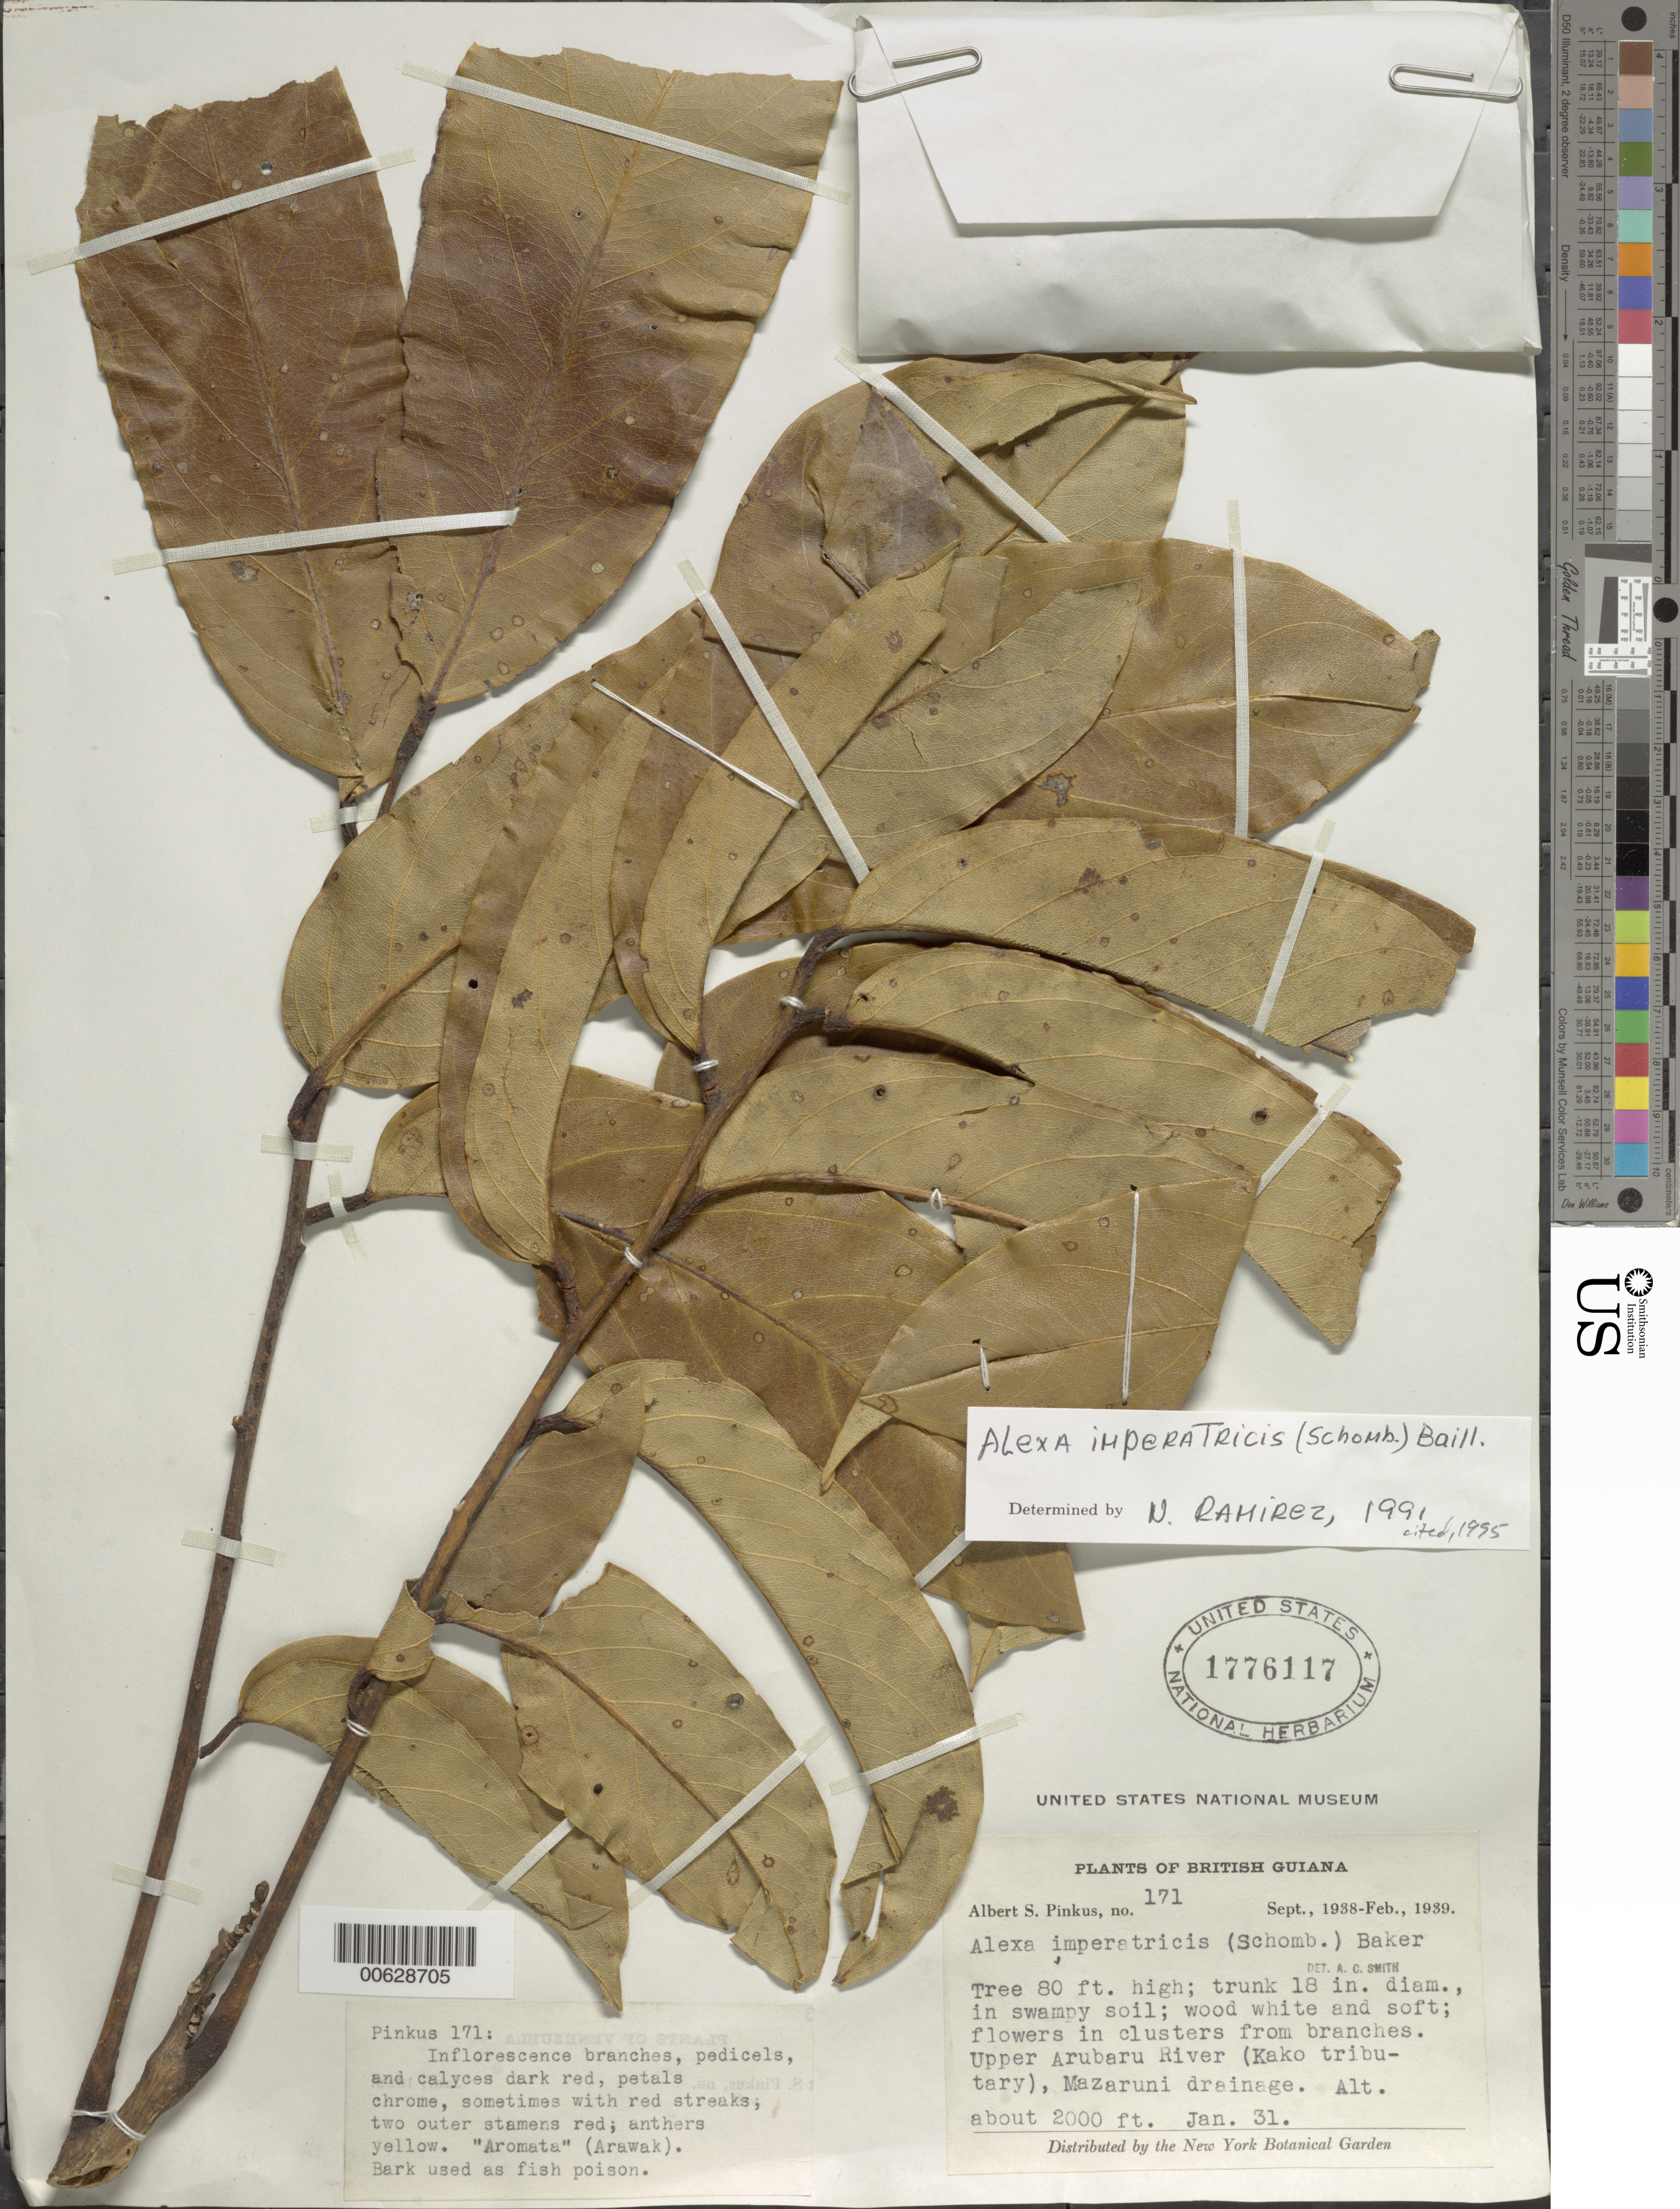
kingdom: Plantae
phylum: Tracheophyta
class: Magnoliopsida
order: Fabales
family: Fabaceae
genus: Alexa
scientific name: Alexa imperatricis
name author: (R.H. Schomb.) Baill.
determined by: Ramírez, N.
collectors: A. Pinkus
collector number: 171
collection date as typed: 31-Jan-39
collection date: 1939-01-31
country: Guyana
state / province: Cuyuni-Mazaruni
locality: Arabaru R. (Kako trib.), upper Mazaruni drainage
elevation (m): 610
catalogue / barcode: US 1776117